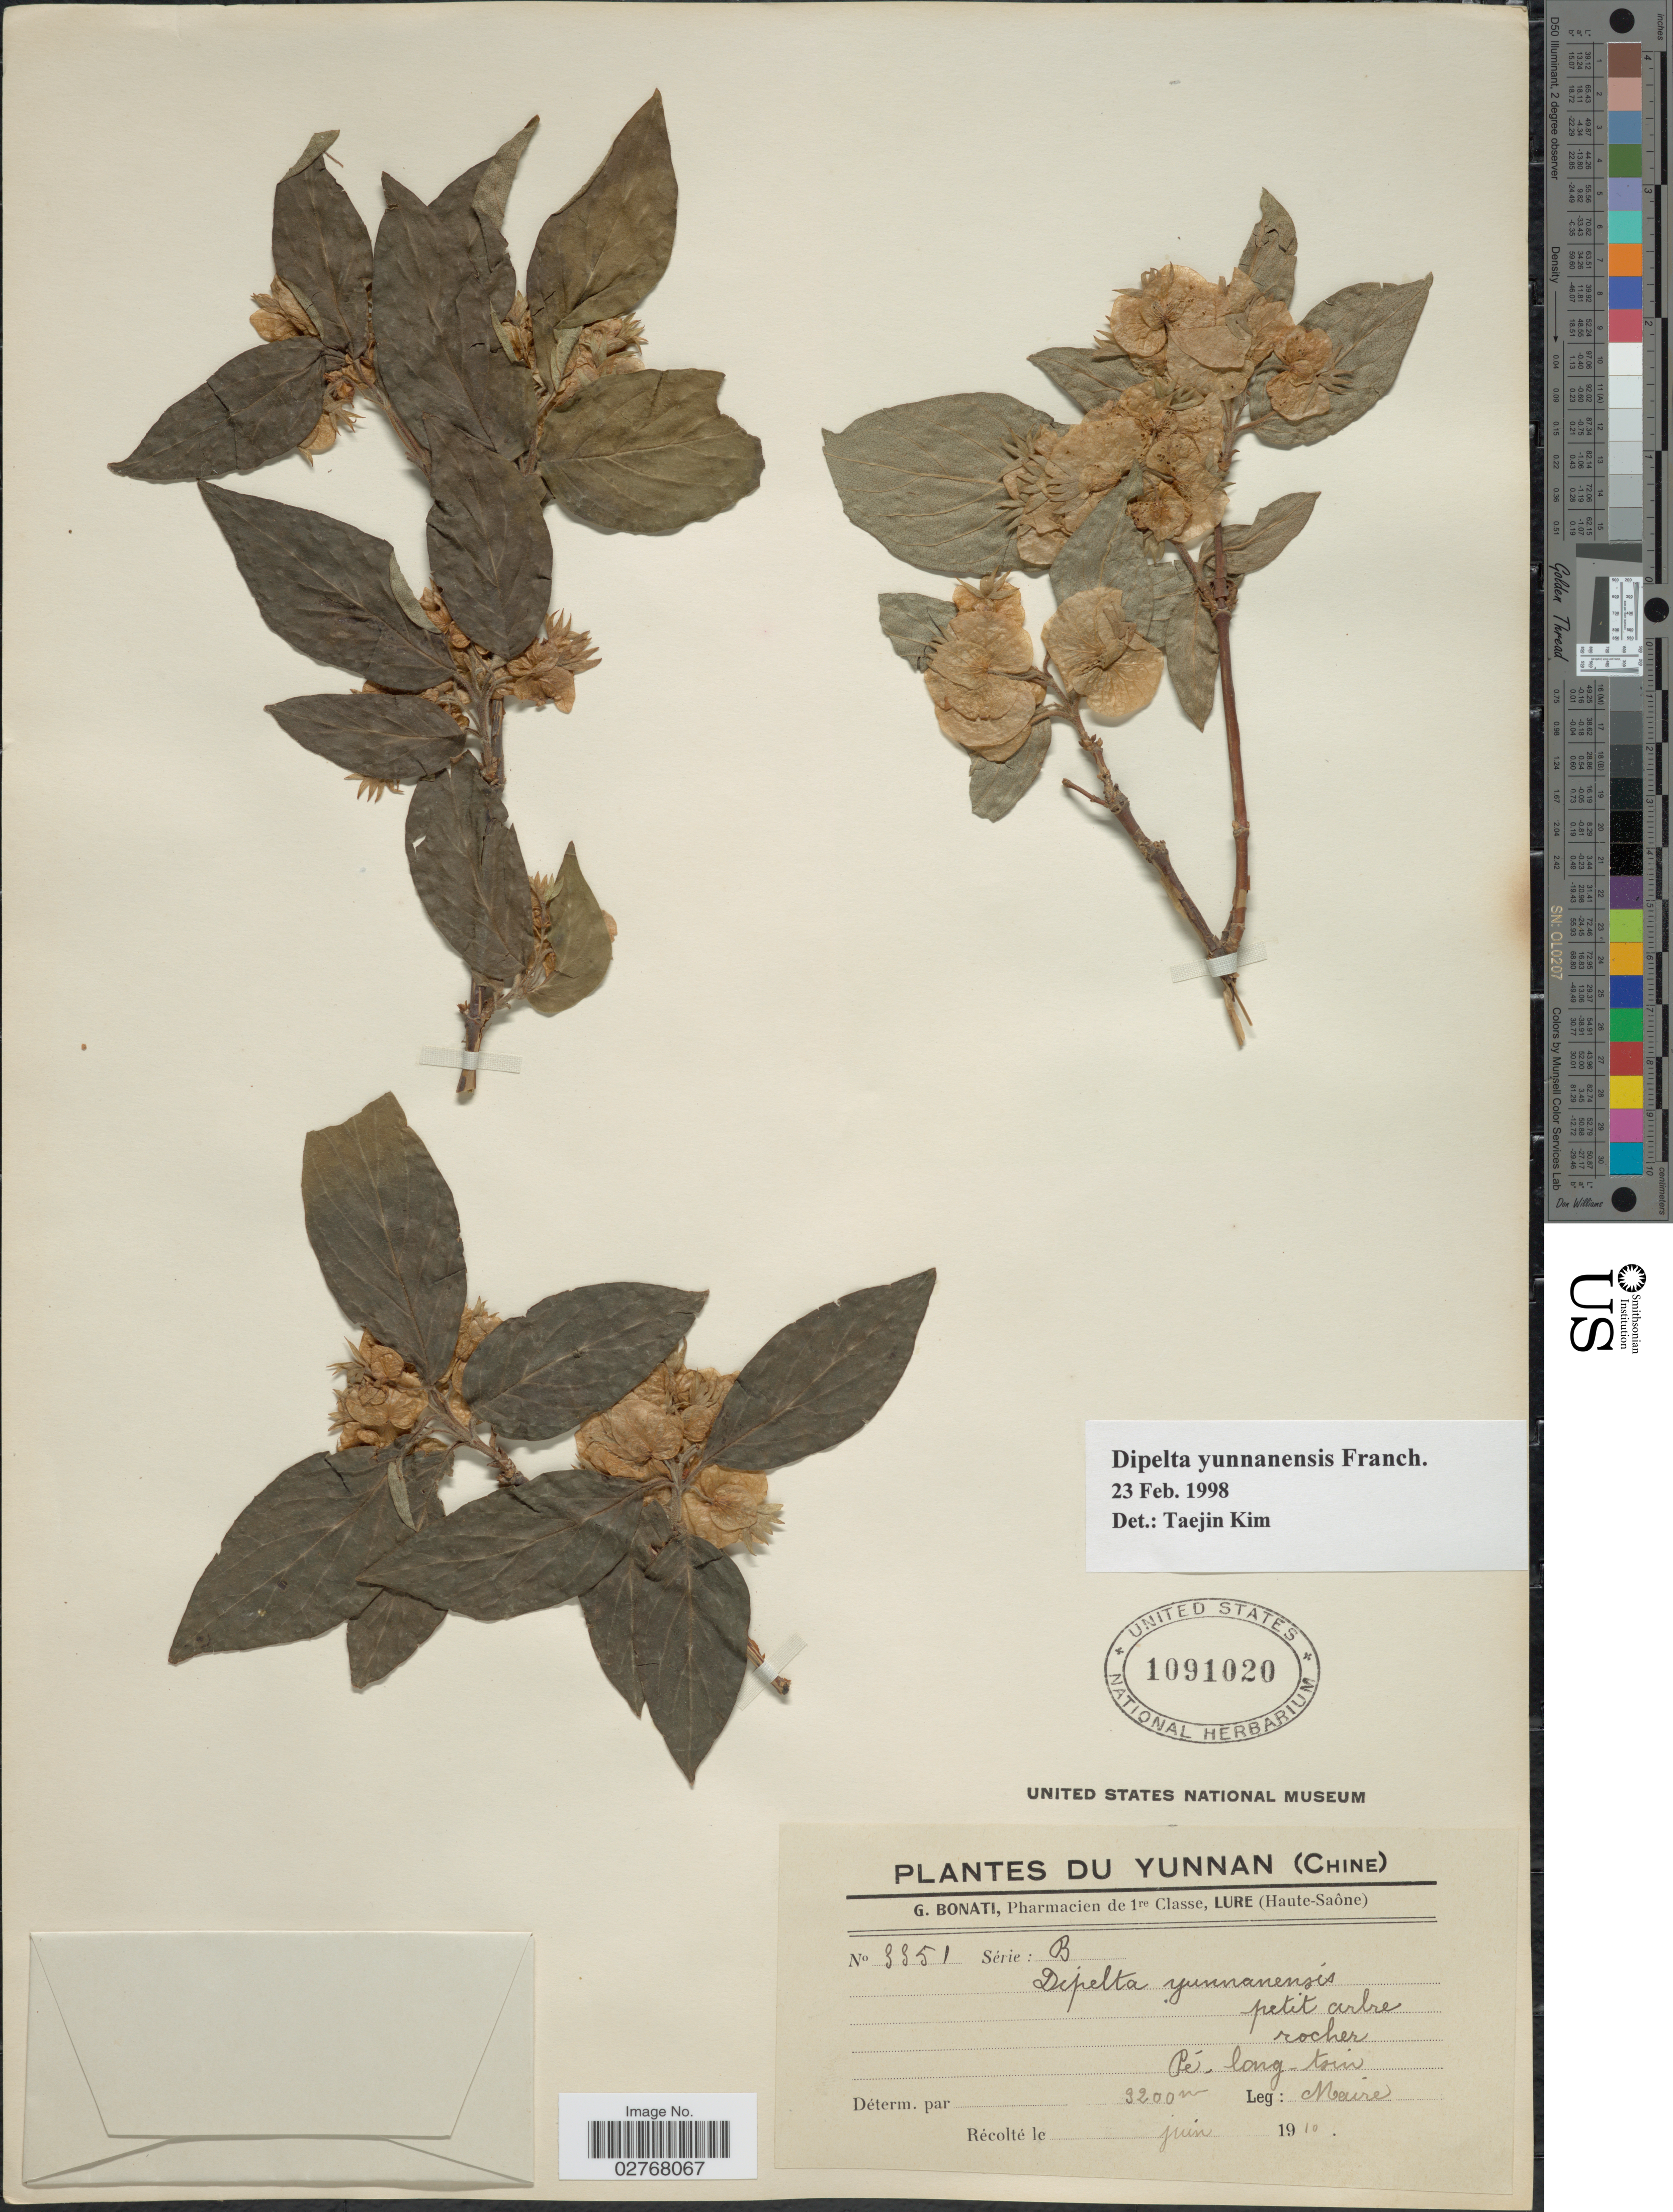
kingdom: Plantae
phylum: Tracheophyta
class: Magnoliopsida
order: Dipsacales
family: Caprifoliaceae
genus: Dipelta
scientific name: Dipelta yunnanensis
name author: Franch.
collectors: Maire, --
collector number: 3351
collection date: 1910-06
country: China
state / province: Yunnan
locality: Pe-lang-tsin.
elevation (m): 3200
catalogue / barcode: US 1091020